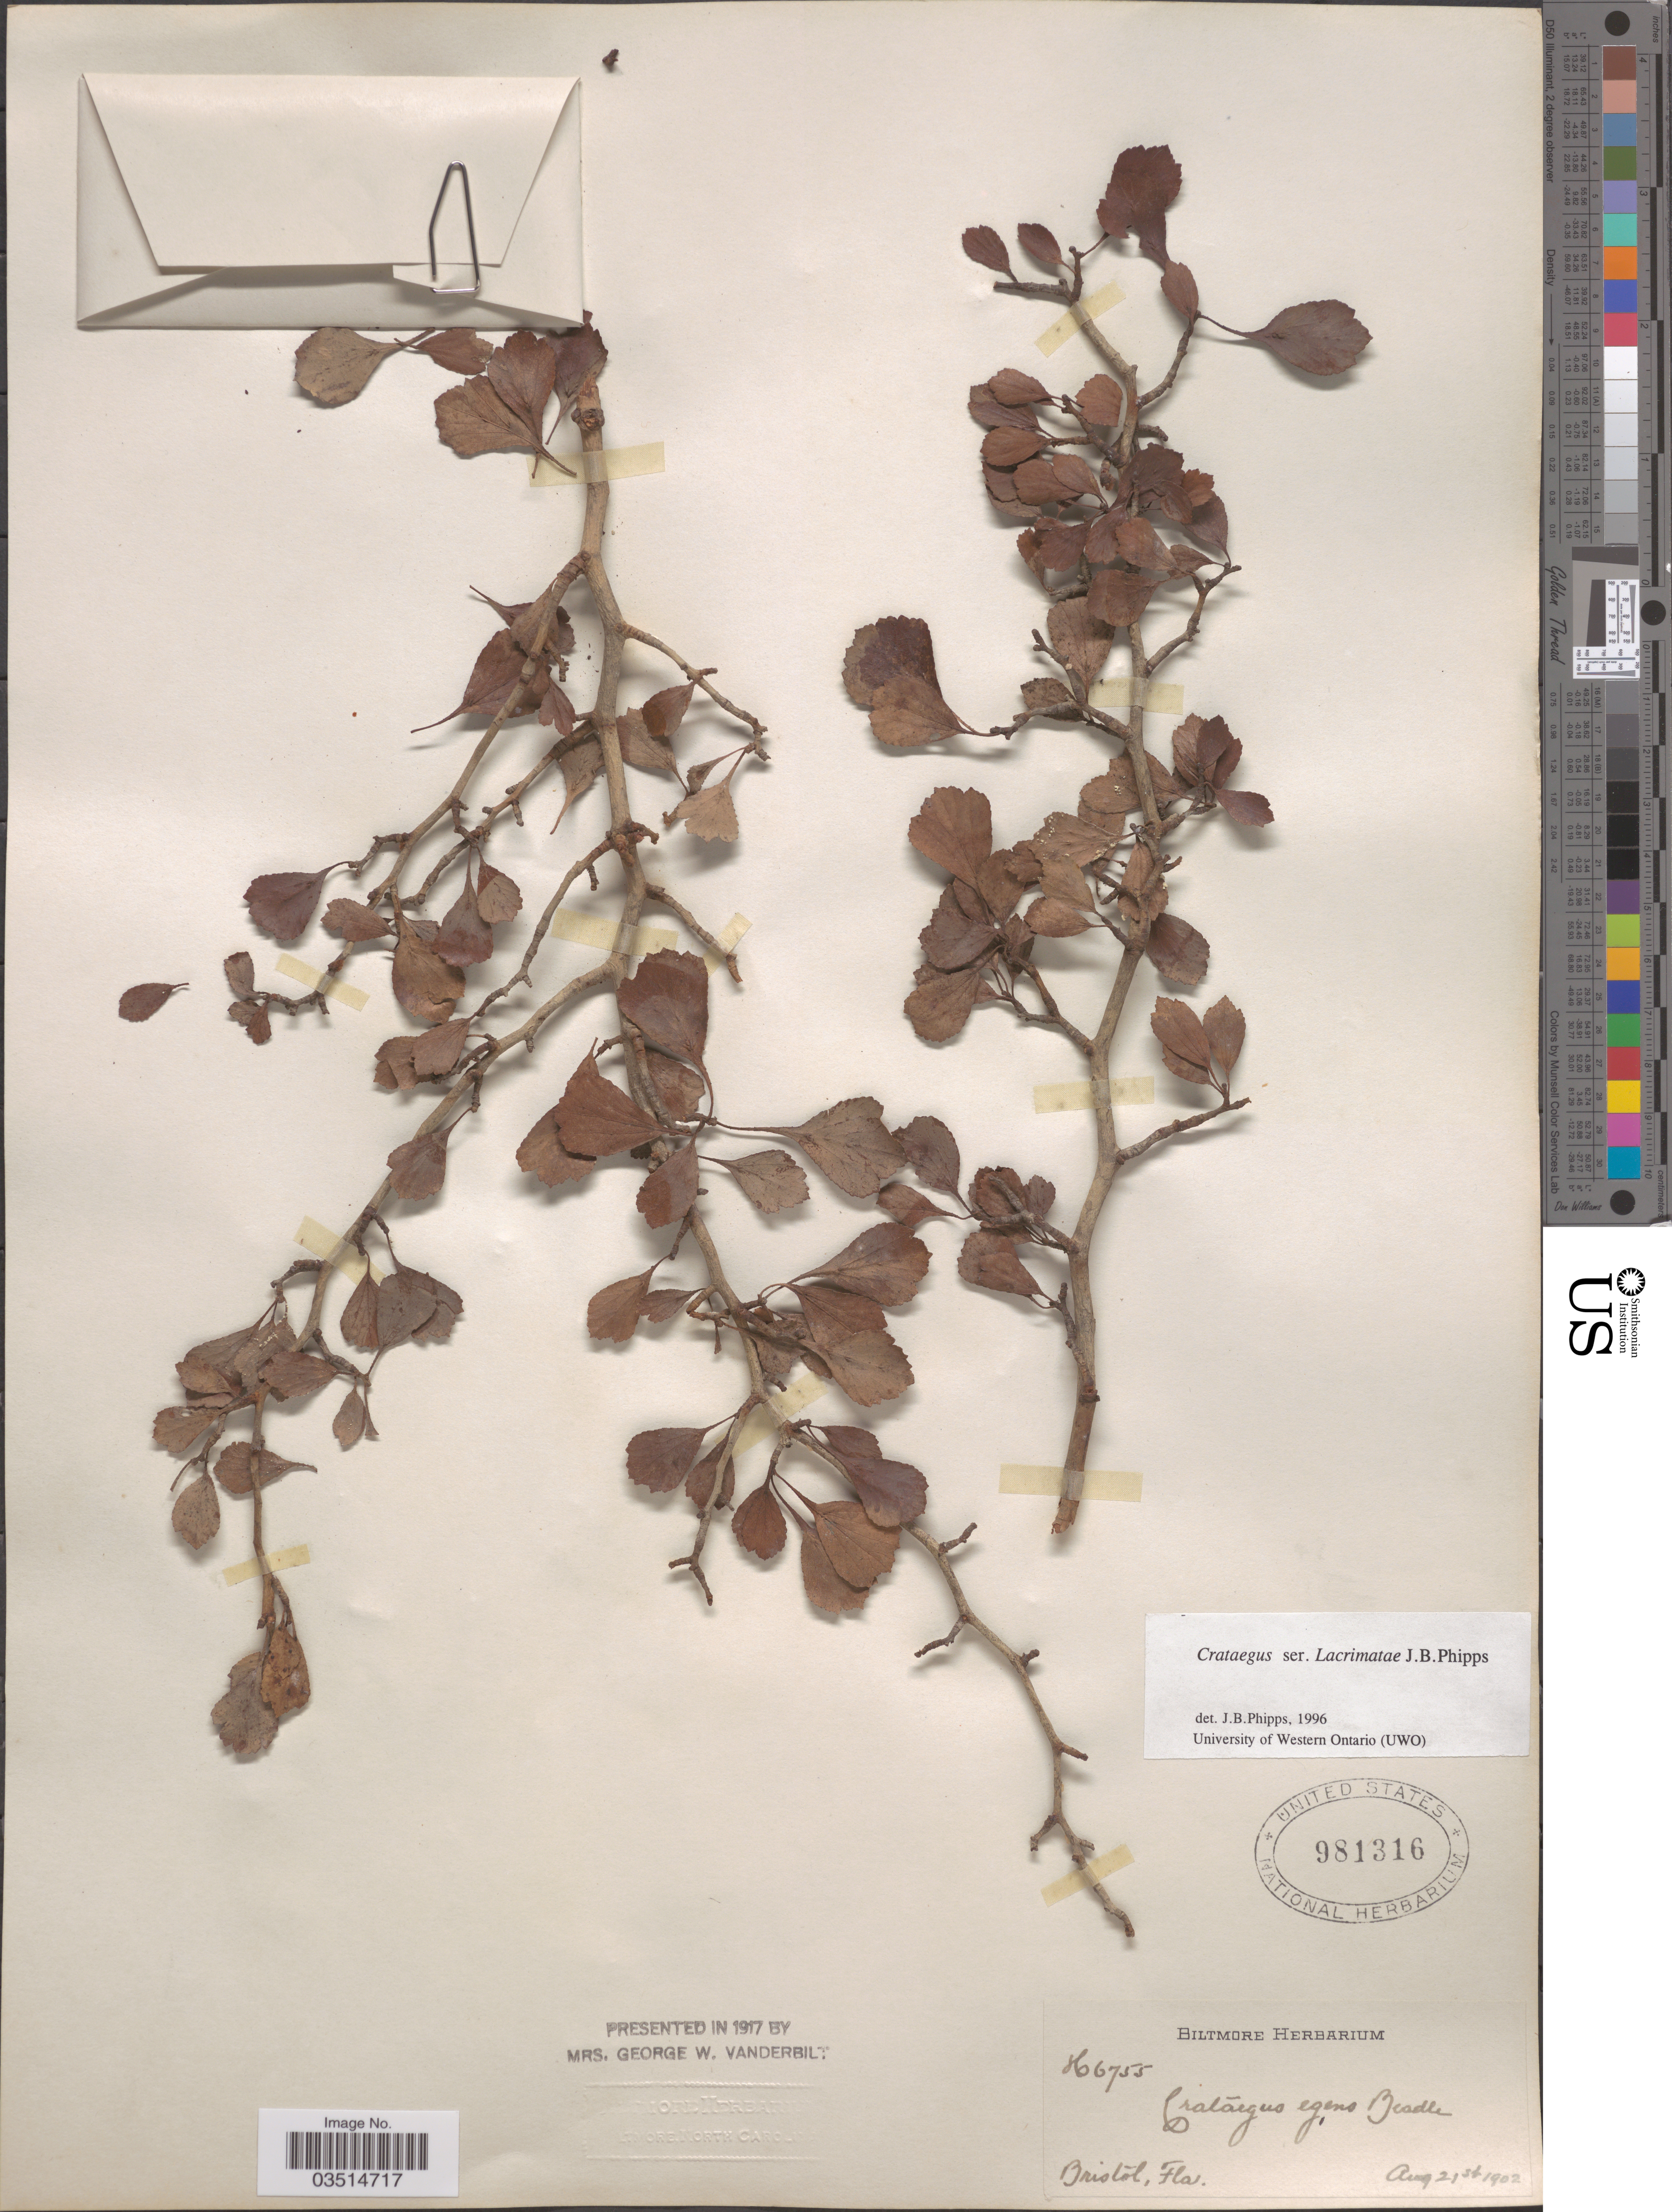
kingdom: Plantae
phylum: Tracheophyta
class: Magnoliopsida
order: Rosales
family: Rosaceae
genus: Crataegus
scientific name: Crataegus egens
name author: Beadle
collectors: ex herb. Biltmore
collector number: H6755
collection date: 1902-08-21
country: United States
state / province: Florida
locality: Bristol.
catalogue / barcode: US 981316